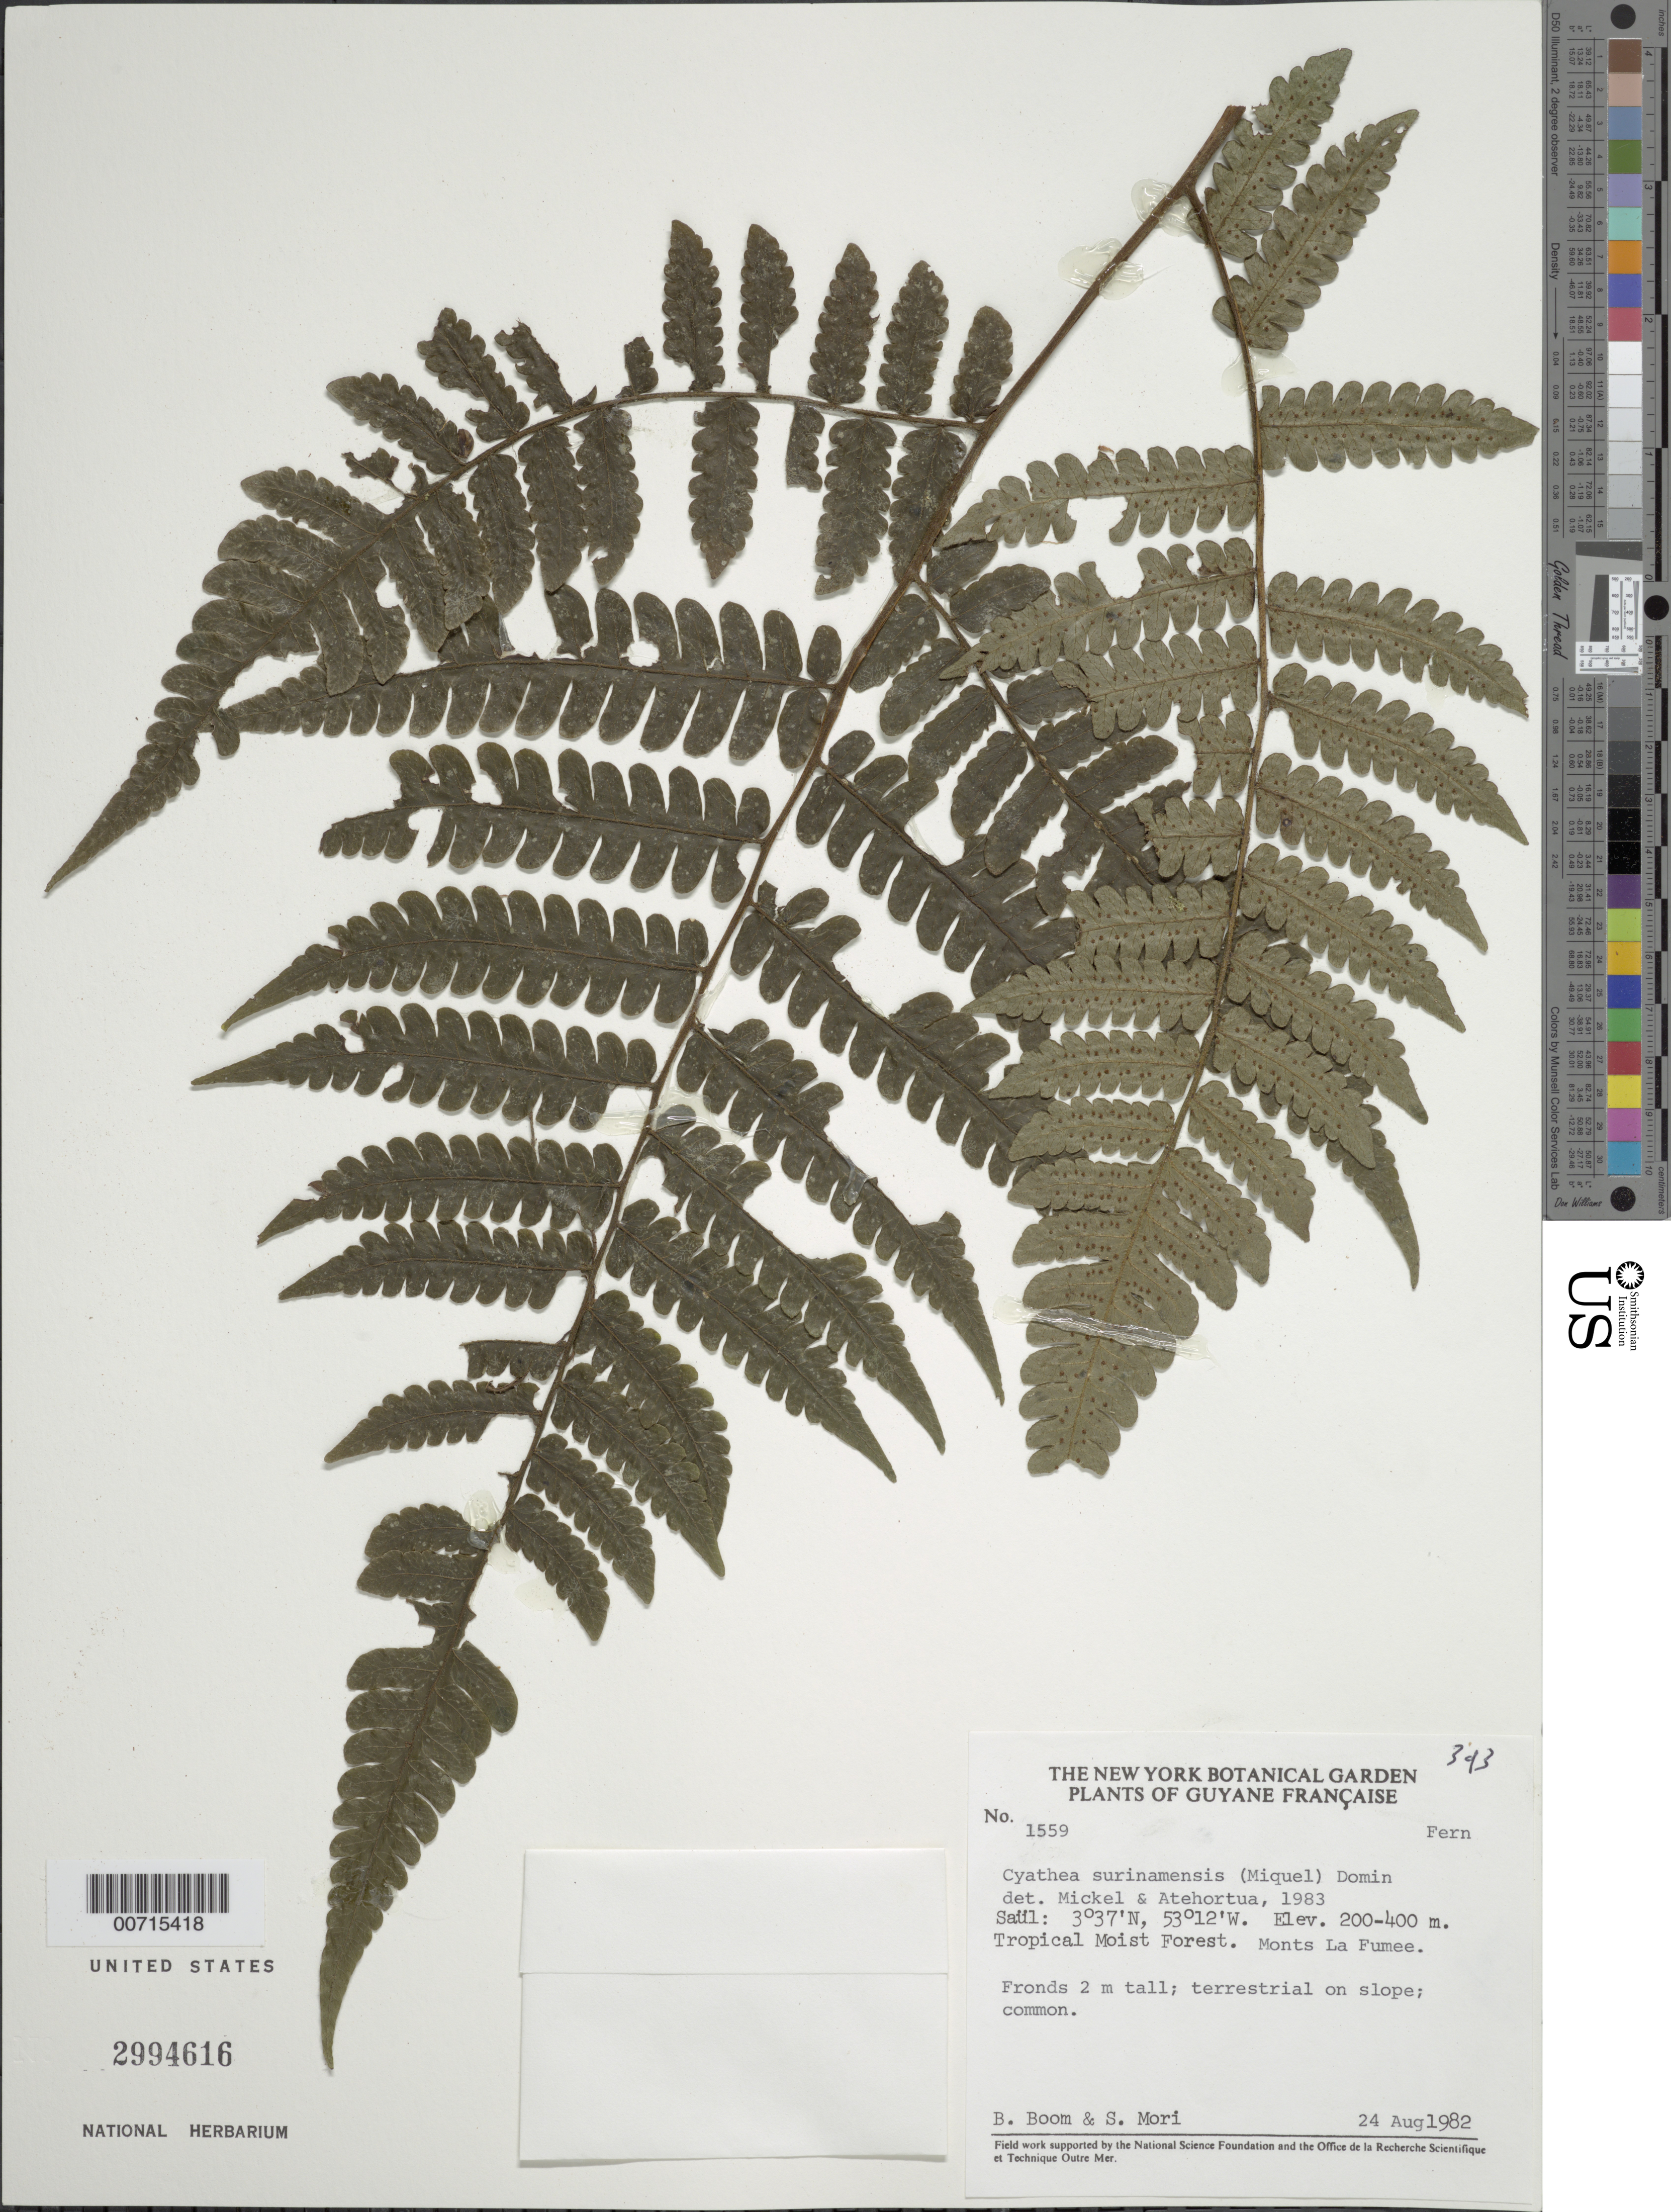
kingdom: Plantae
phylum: Tracheophyta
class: Polypodiopsida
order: Cyatheales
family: Cyatheaceae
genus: Cyathea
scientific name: Cyathea surinamensis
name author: (Miq.) Domin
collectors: B. M. Boom & S. Mori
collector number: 1559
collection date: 1982-08-24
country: French Guiana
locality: Saül, Monts La Fumee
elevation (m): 200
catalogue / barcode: US 2994616